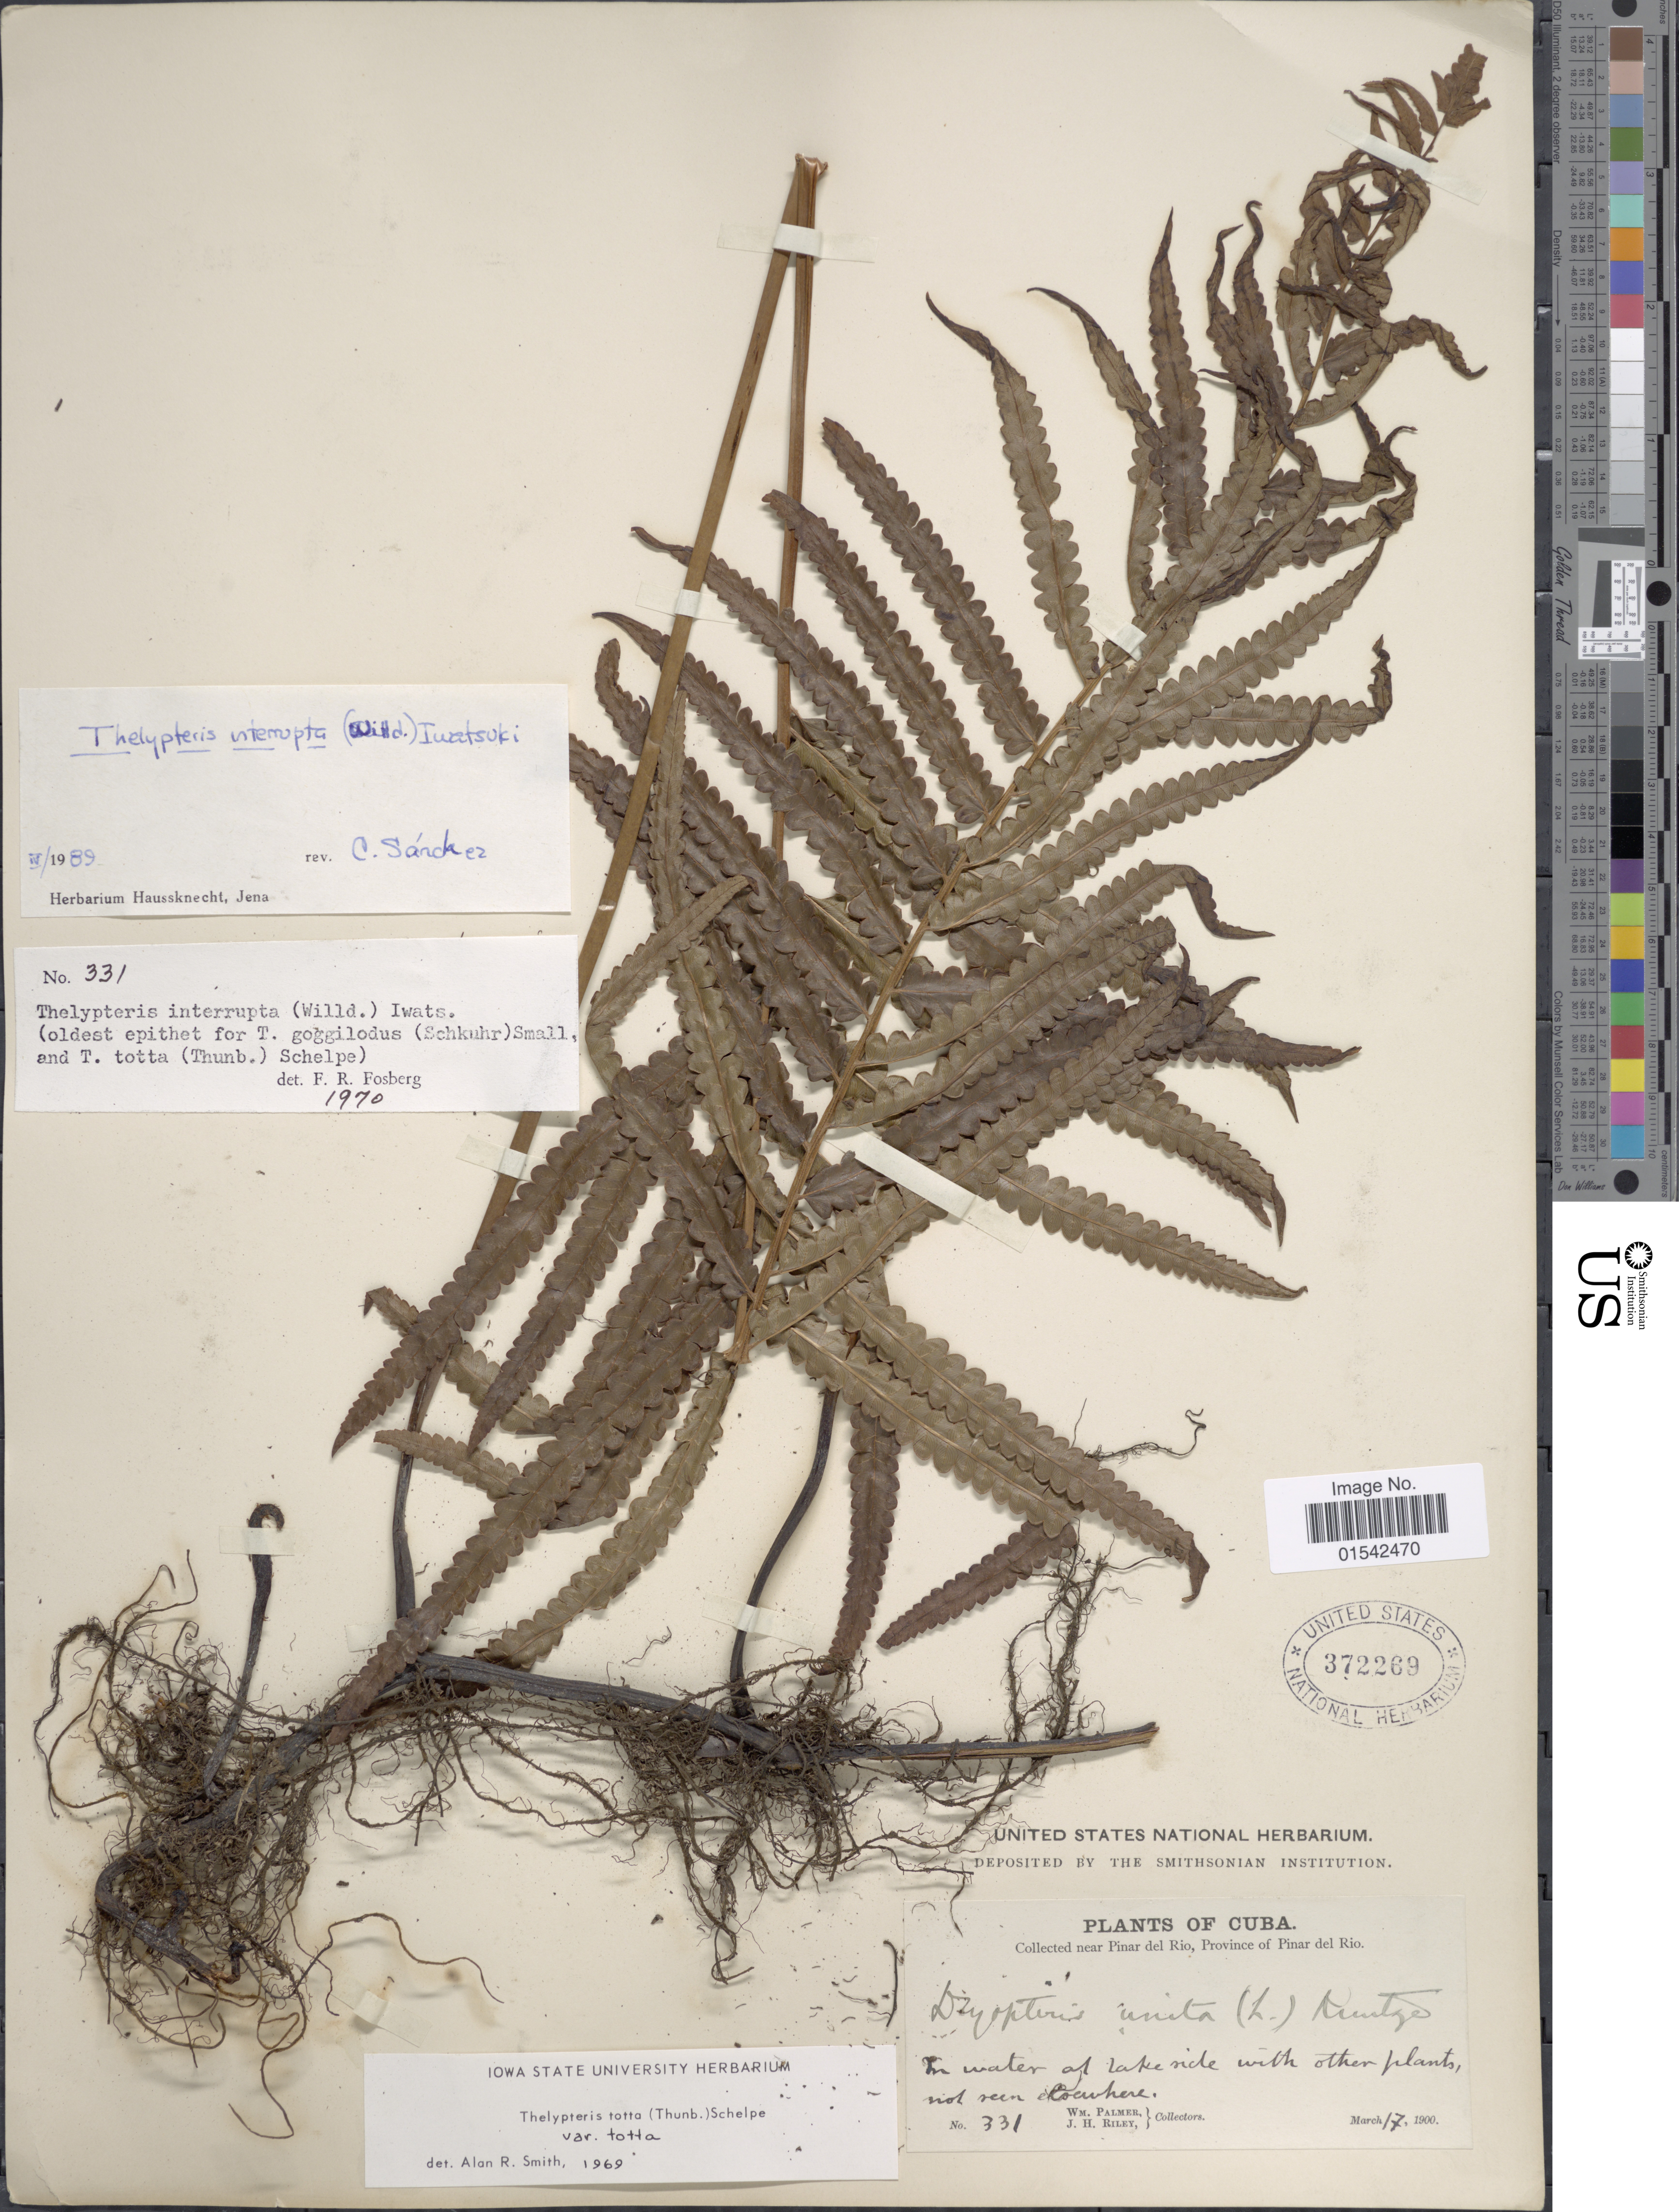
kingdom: Plantae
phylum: Tracheophyta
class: Polypodiopsida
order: Polypodiales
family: Thelypteridaceae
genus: Cyclosorus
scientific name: Cyclosorus interruptus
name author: (Willd.) H. Itô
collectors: W. Palmer & J. H. Riley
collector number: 331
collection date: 1900-03-17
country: Cuba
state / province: Pinar del Río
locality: Near Pinar del Rio, In water at lake ride with other plants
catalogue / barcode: US 372269